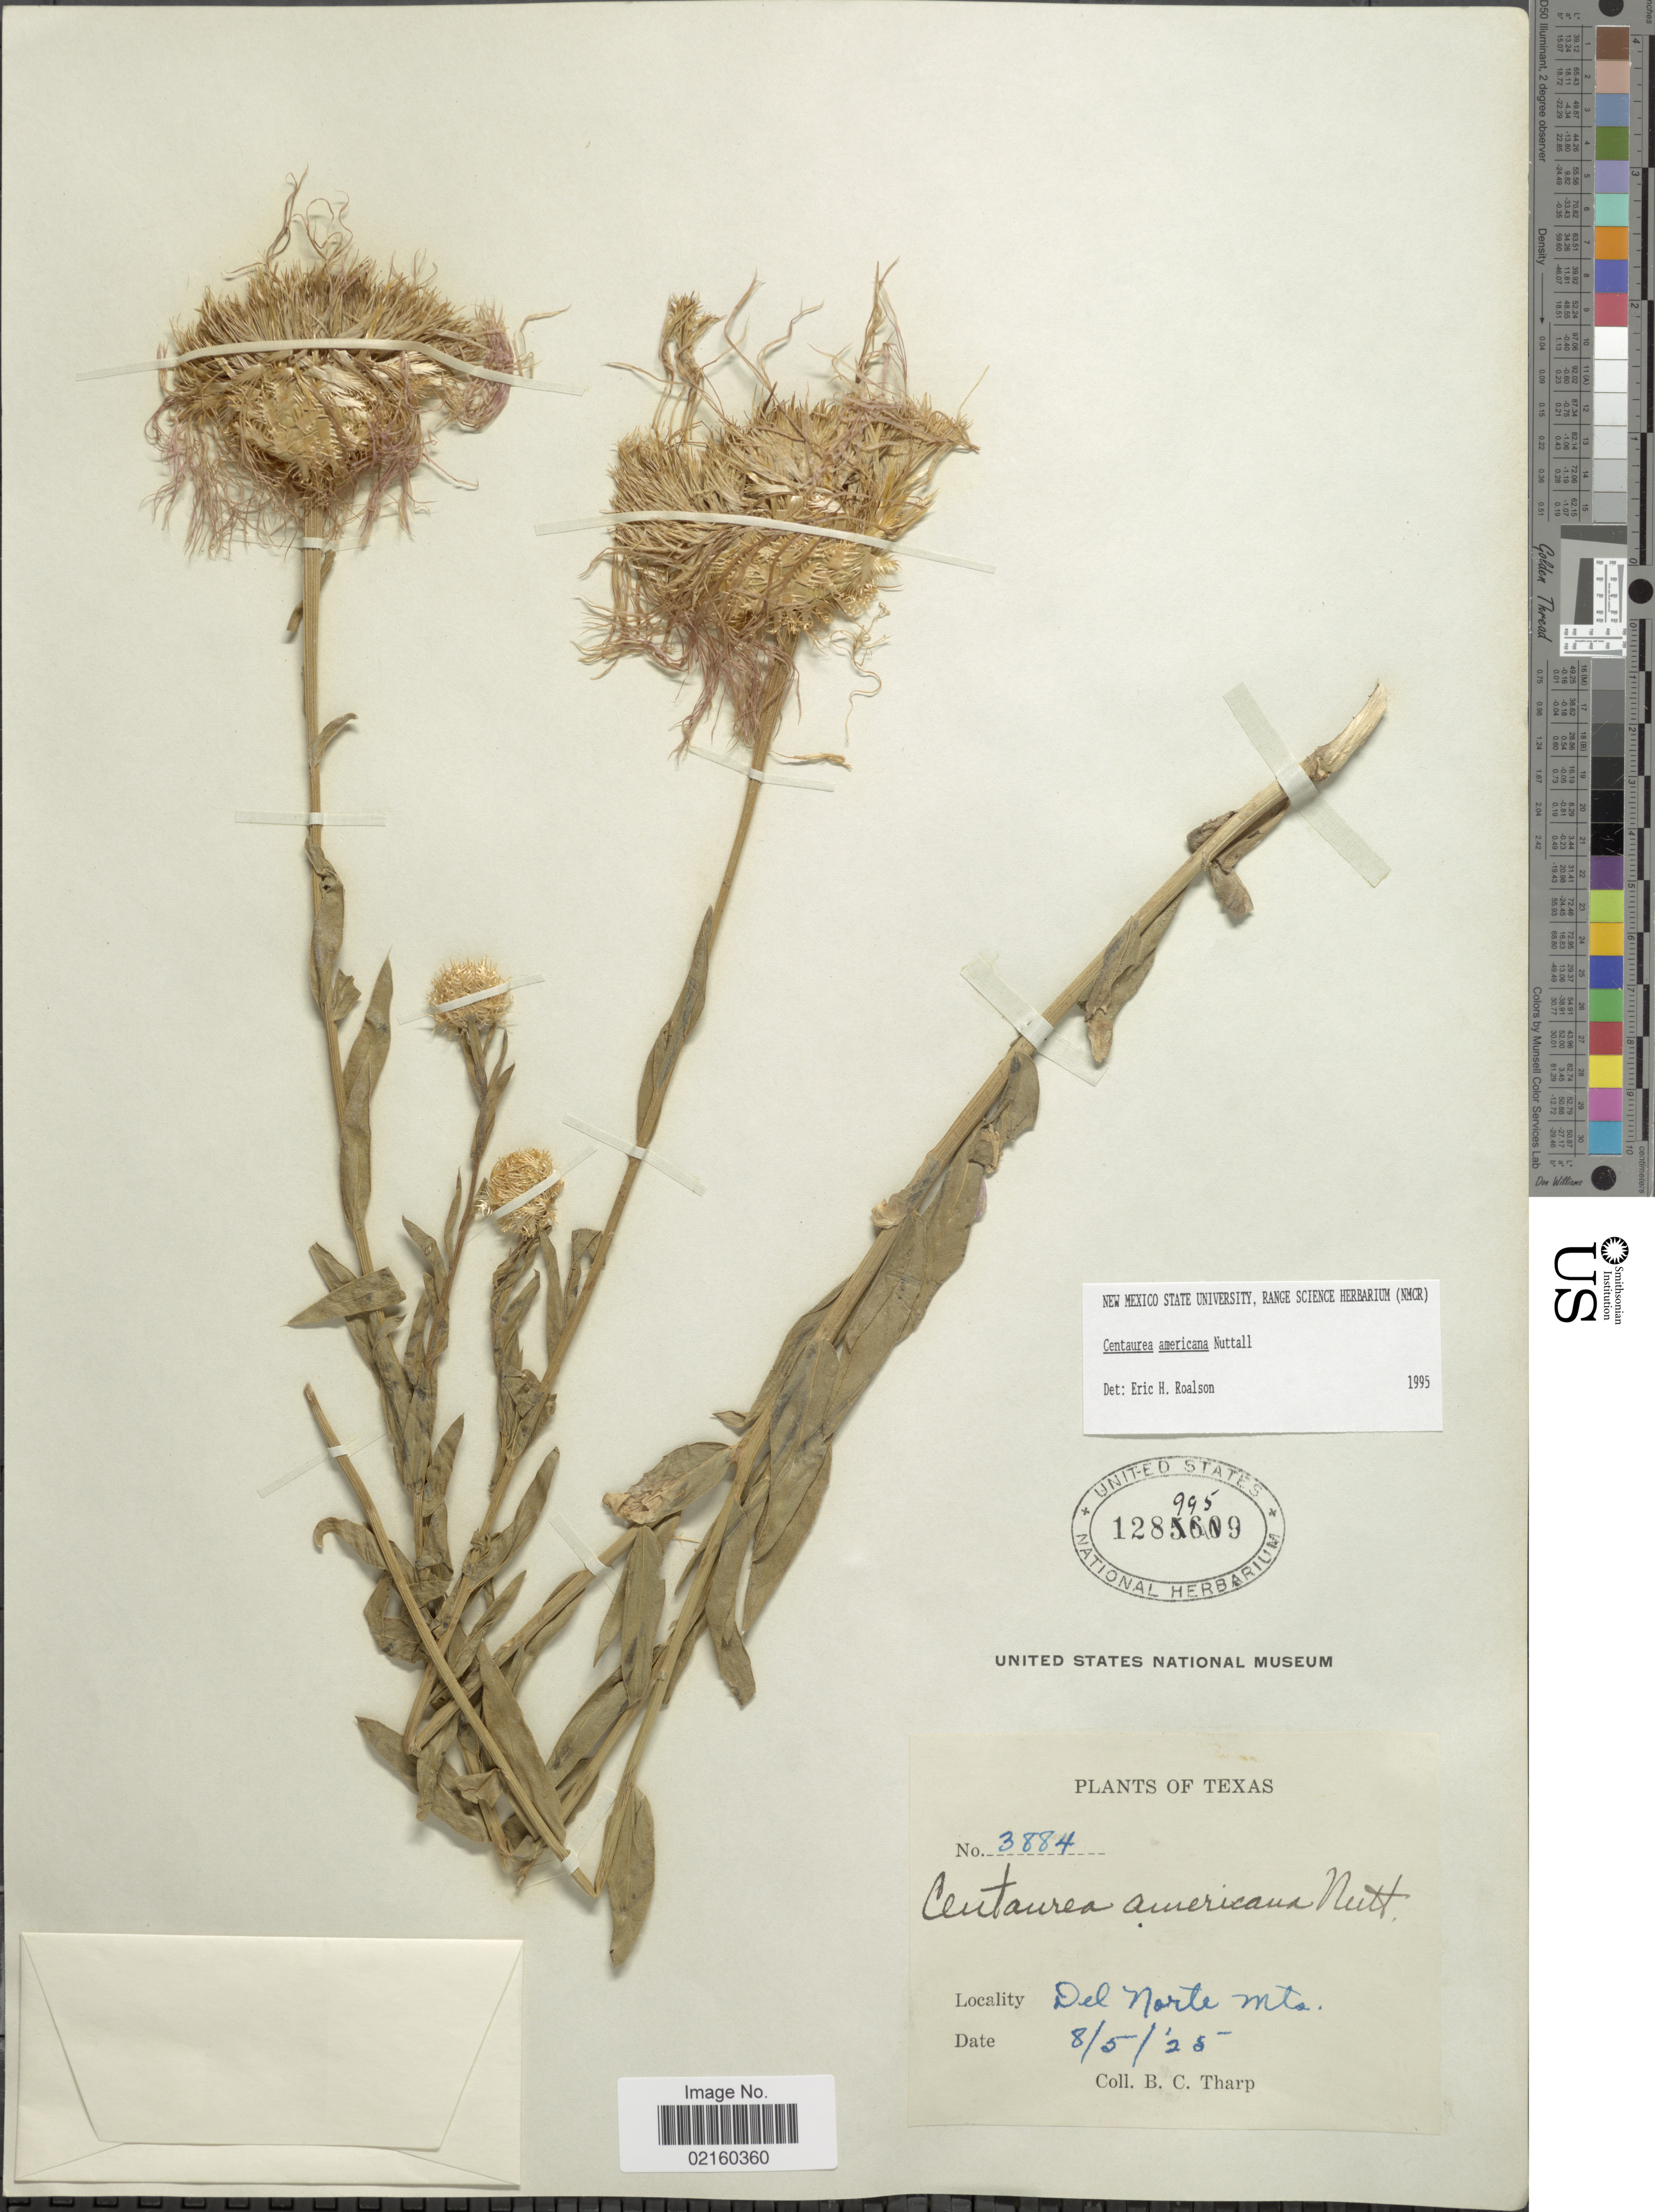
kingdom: Plantae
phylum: Tracheophyta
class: Magnoliopsida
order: Asterales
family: Asteraceae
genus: Plectocephalus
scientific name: Plectocephalus americanus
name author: (Nutt.) D. Don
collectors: B. C. Tharp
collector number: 3884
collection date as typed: Transcribed d/m/y: 5/8/25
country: United States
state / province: Texas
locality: Del Norte Mts.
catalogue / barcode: US 1289959